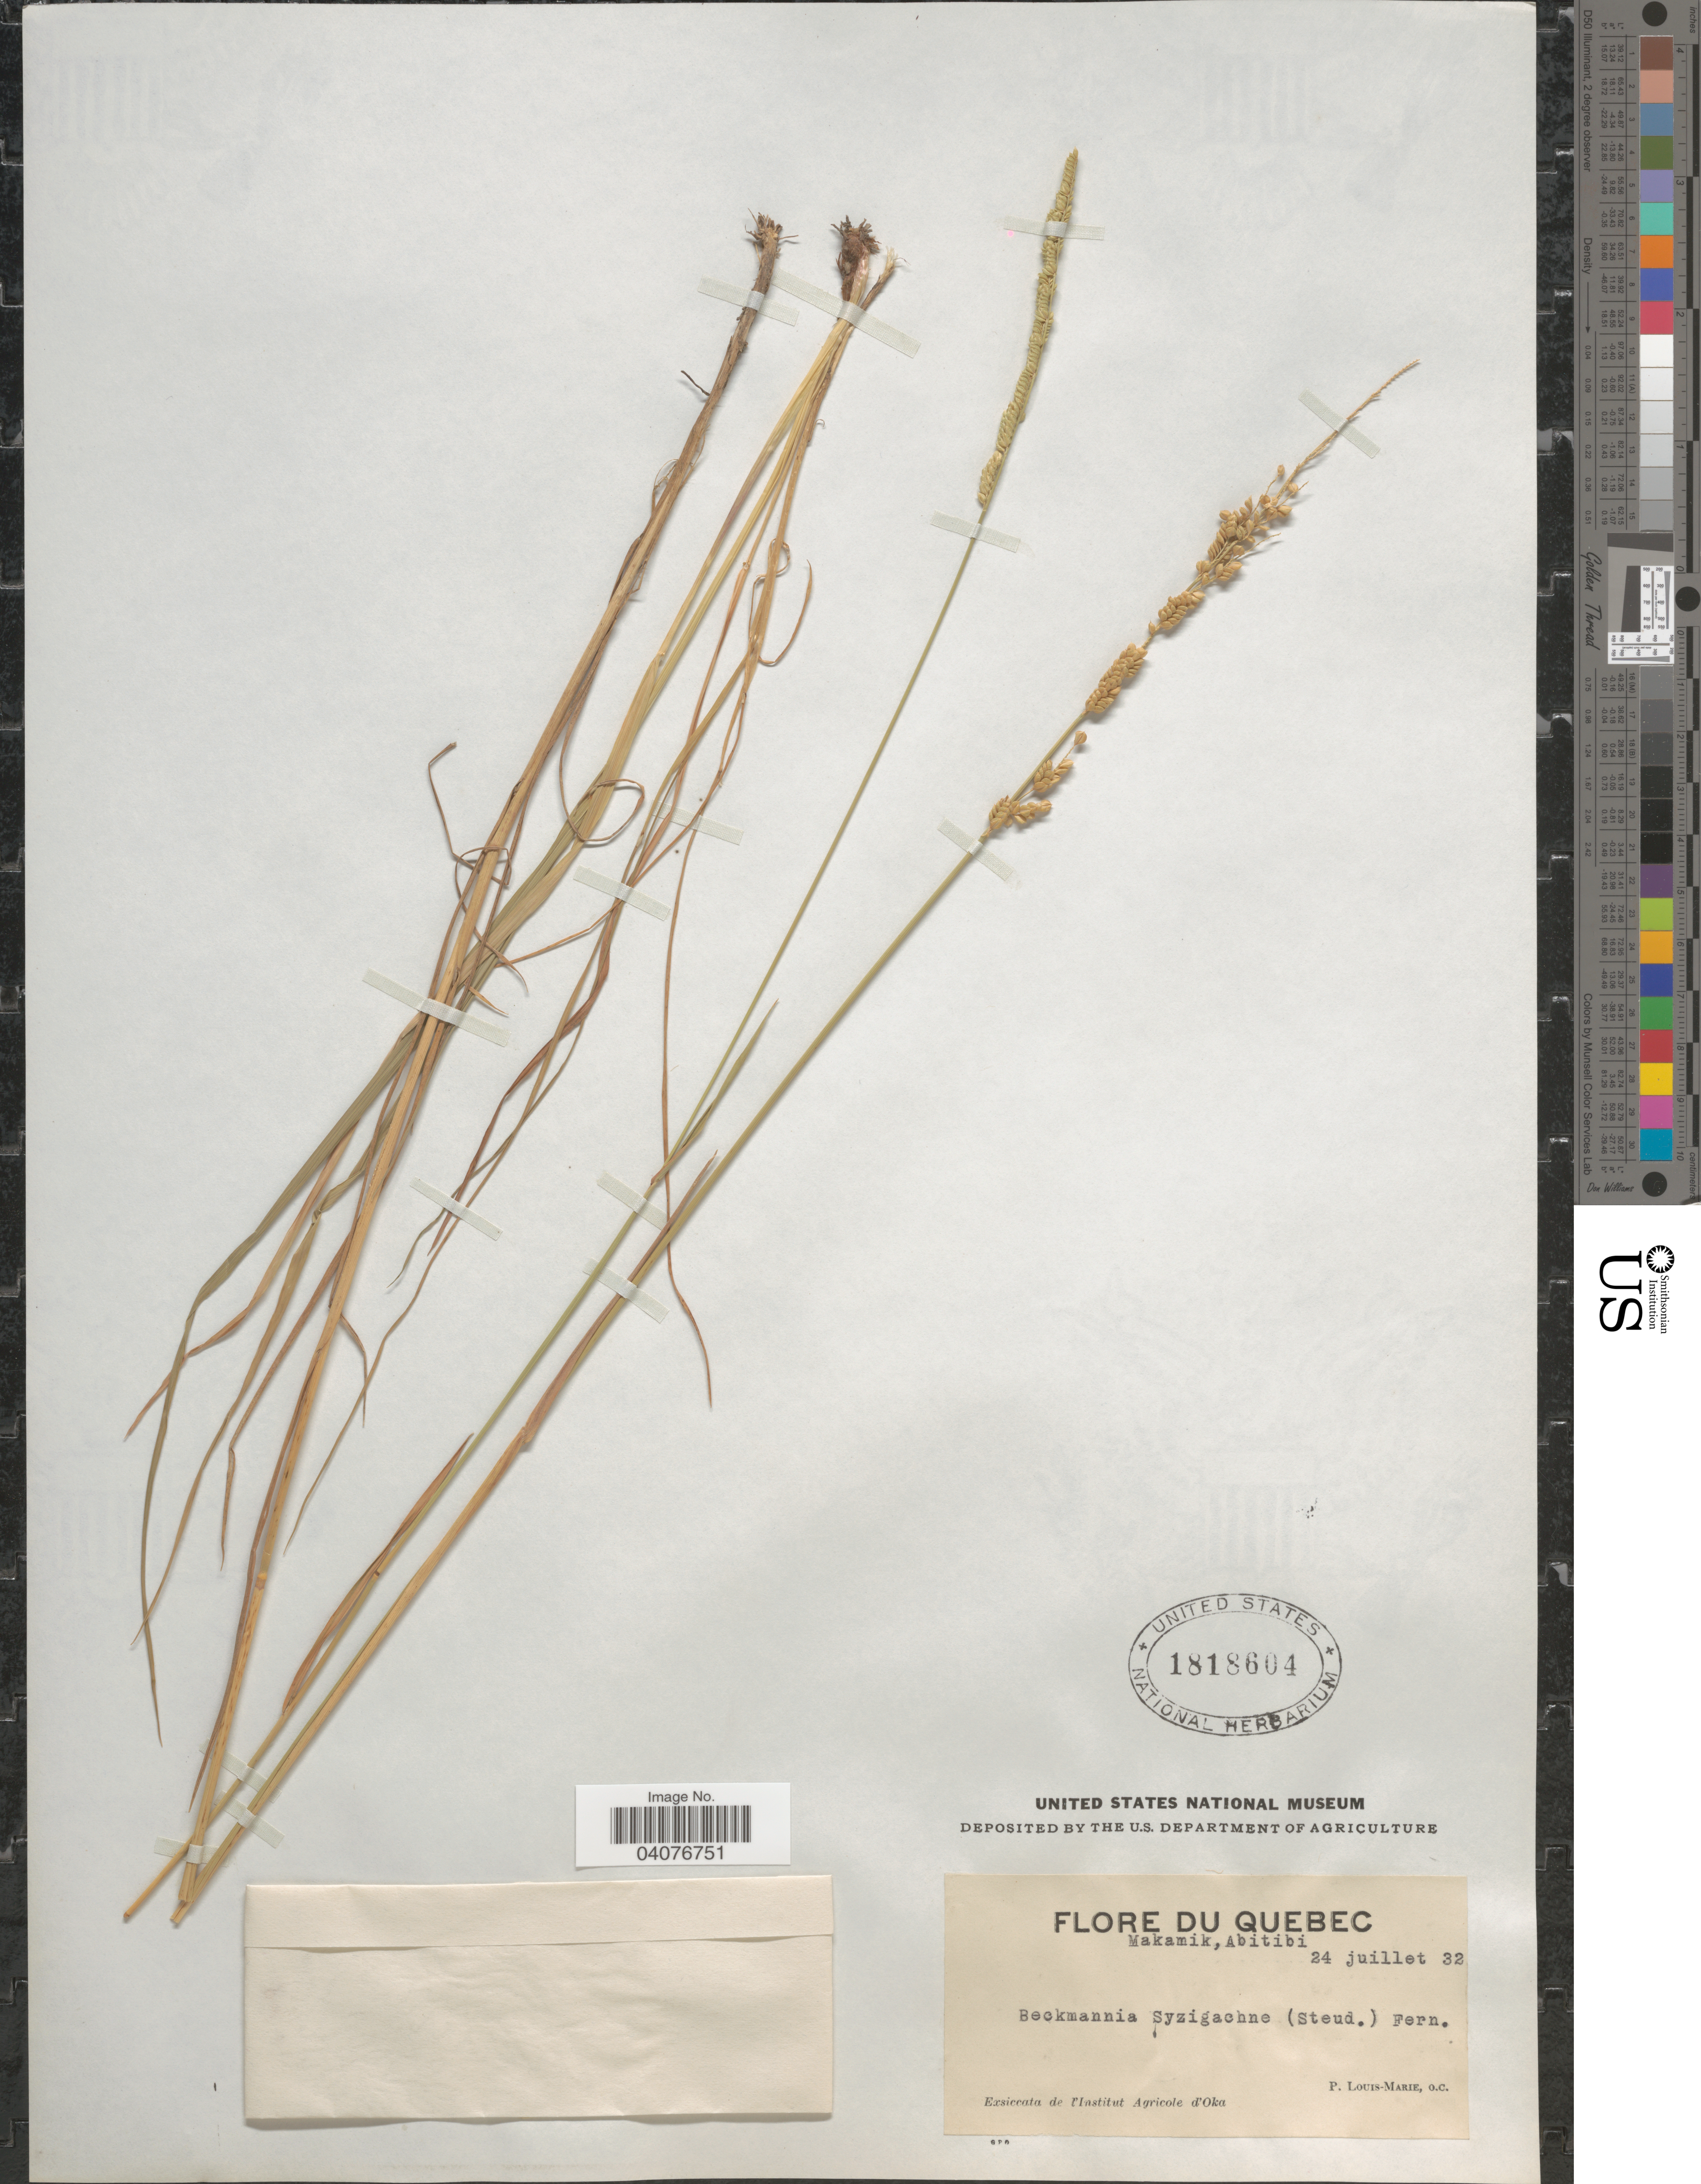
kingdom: Plantae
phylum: Tracheophyta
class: Liliopsida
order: Poales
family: Poaceae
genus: Beckmannia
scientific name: Beckmannia syzigachne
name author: (Steud.) Fernald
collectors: L.-M. LaLonde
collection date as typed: Transcribed d/m/y: 24/7/32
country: Canada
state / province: Quebec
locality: Makamik, Abitibi.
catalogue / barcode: US 1818604